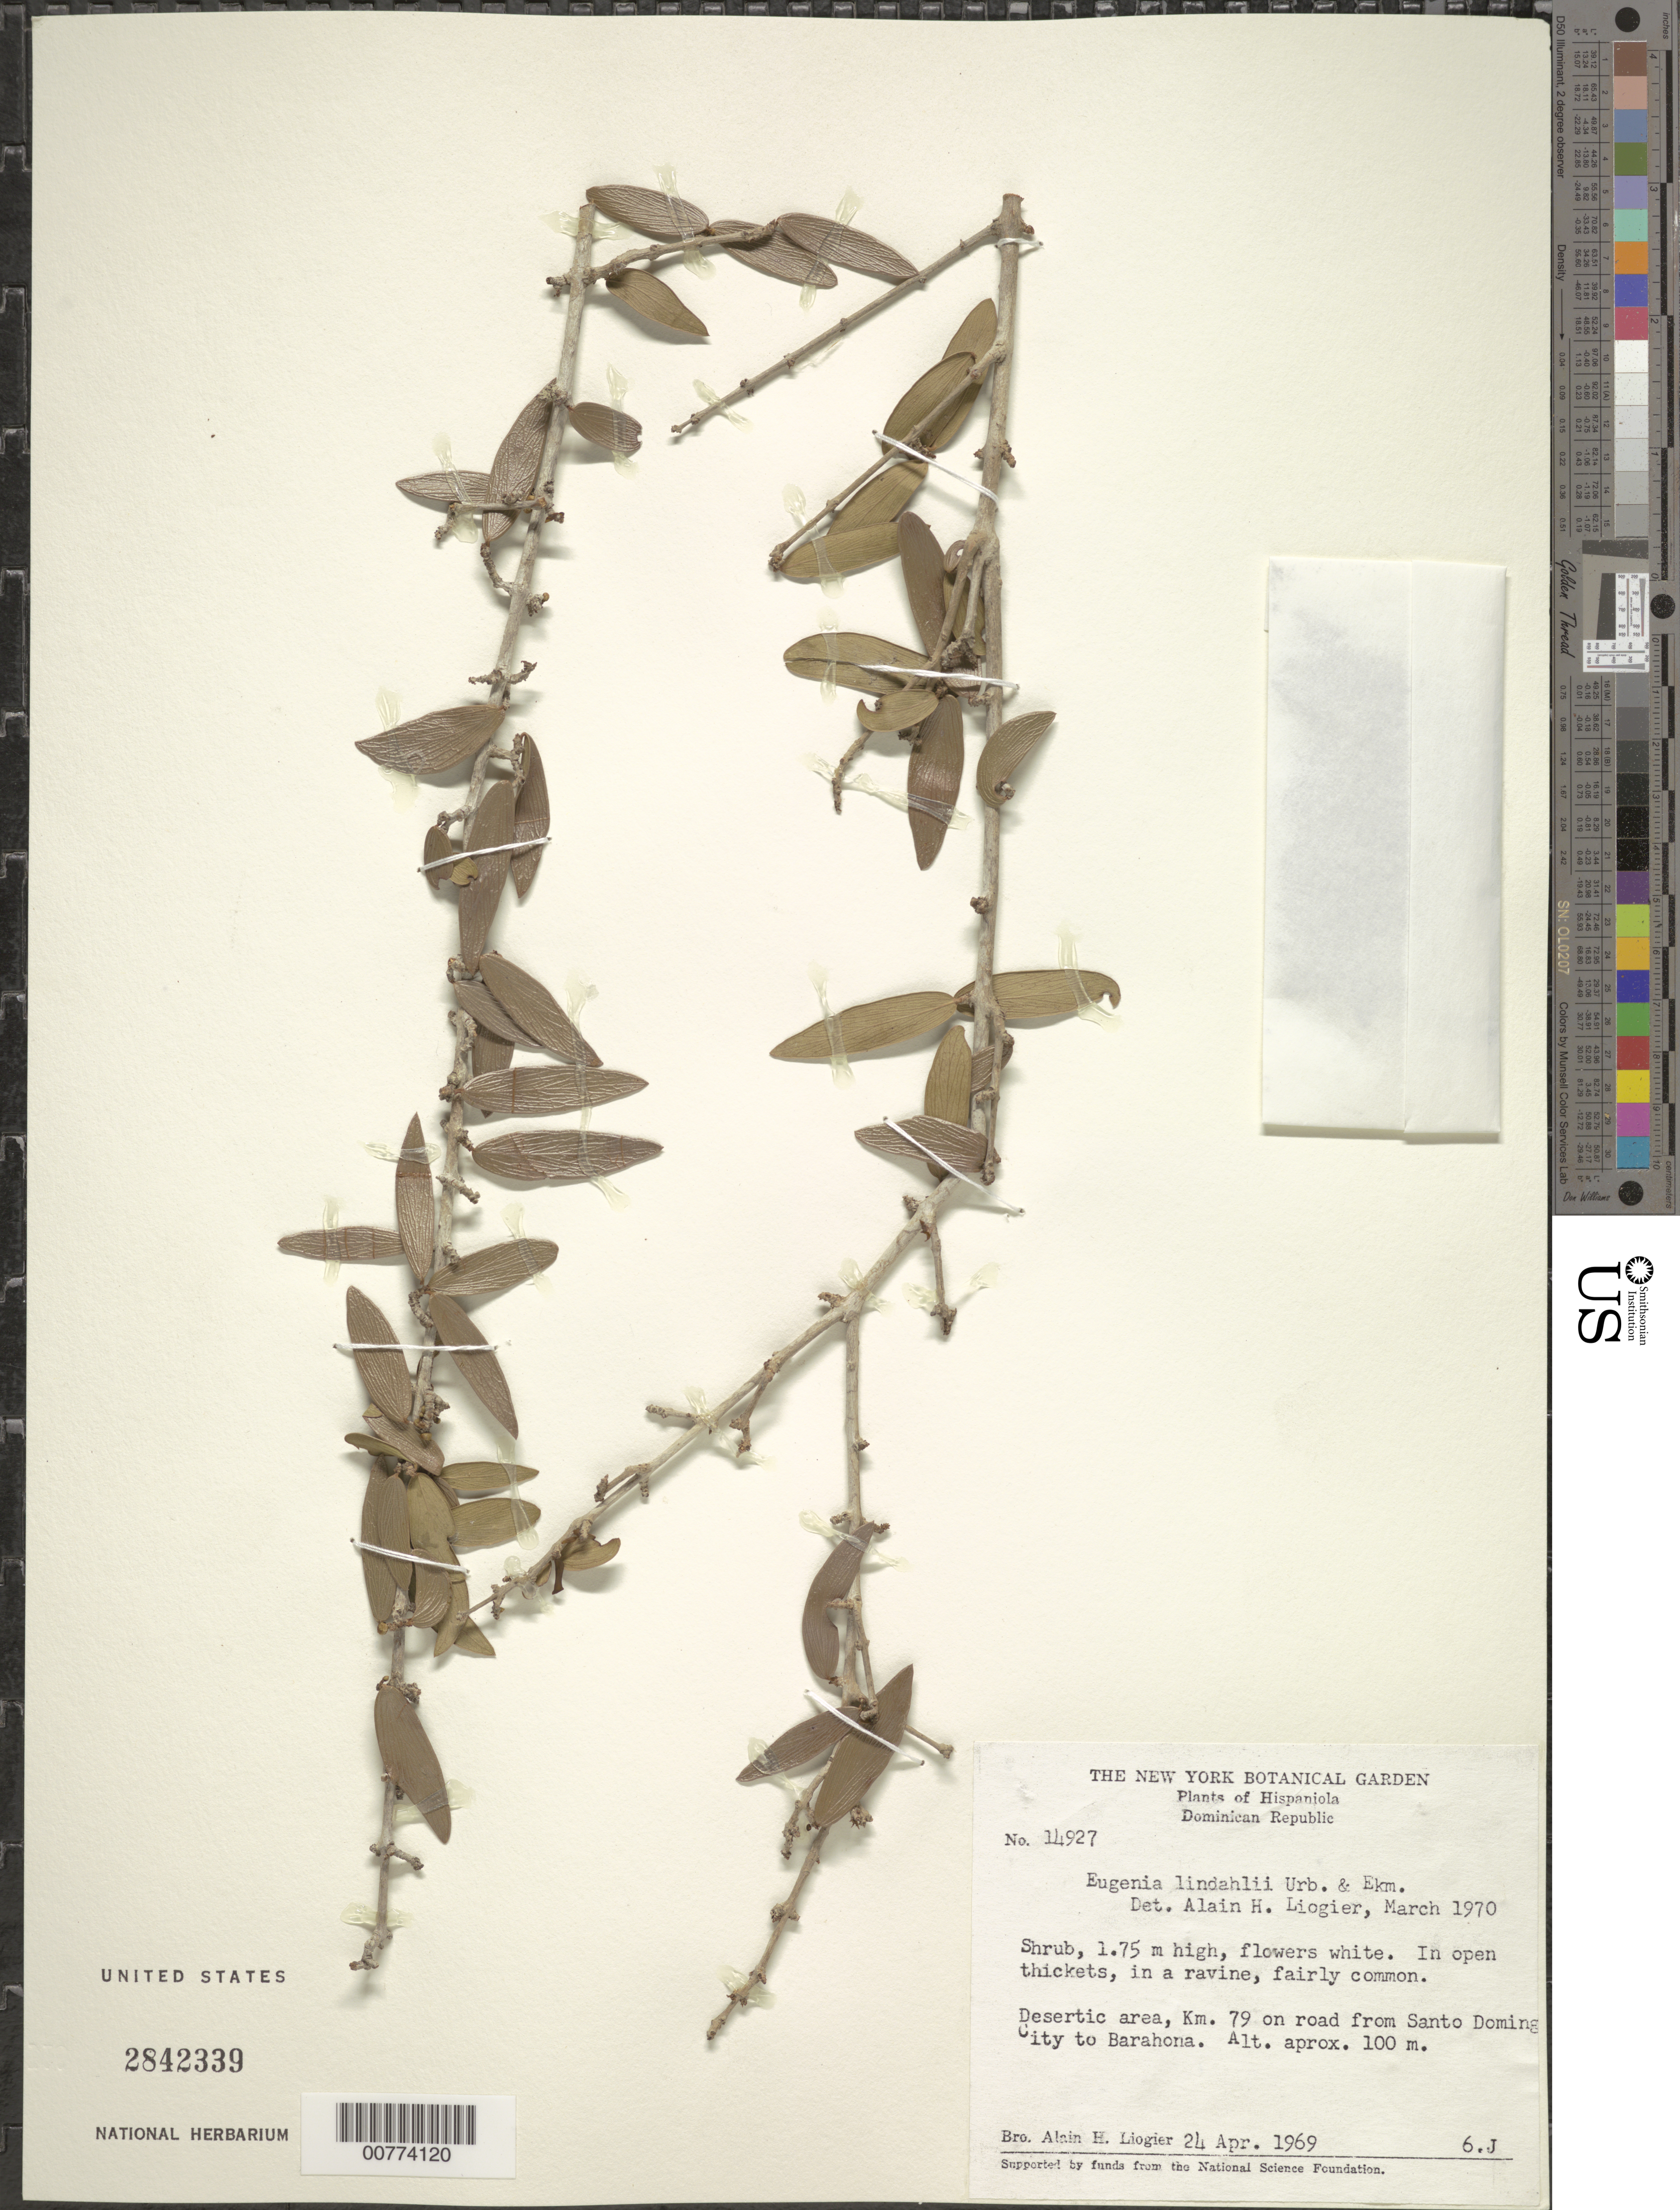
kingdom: Plantae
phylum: Tracheophyta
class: Magnoliopsida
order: Myrtales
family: Myrtaceae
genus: Eugenia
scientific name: Eugenia lindahlii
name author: Urb. & Ekman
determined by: Liogier, Alain H.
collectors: A. H. Liogier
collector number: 14927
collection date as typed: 24 Apr 1969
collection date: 1969-04-24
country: Dominican Republic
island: Hispaniola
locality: Km 79 on road from Santo Domingo to Barahona.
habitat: Desertic area, in open thickets, in ravine.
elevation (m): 100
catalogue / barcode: US 2842339